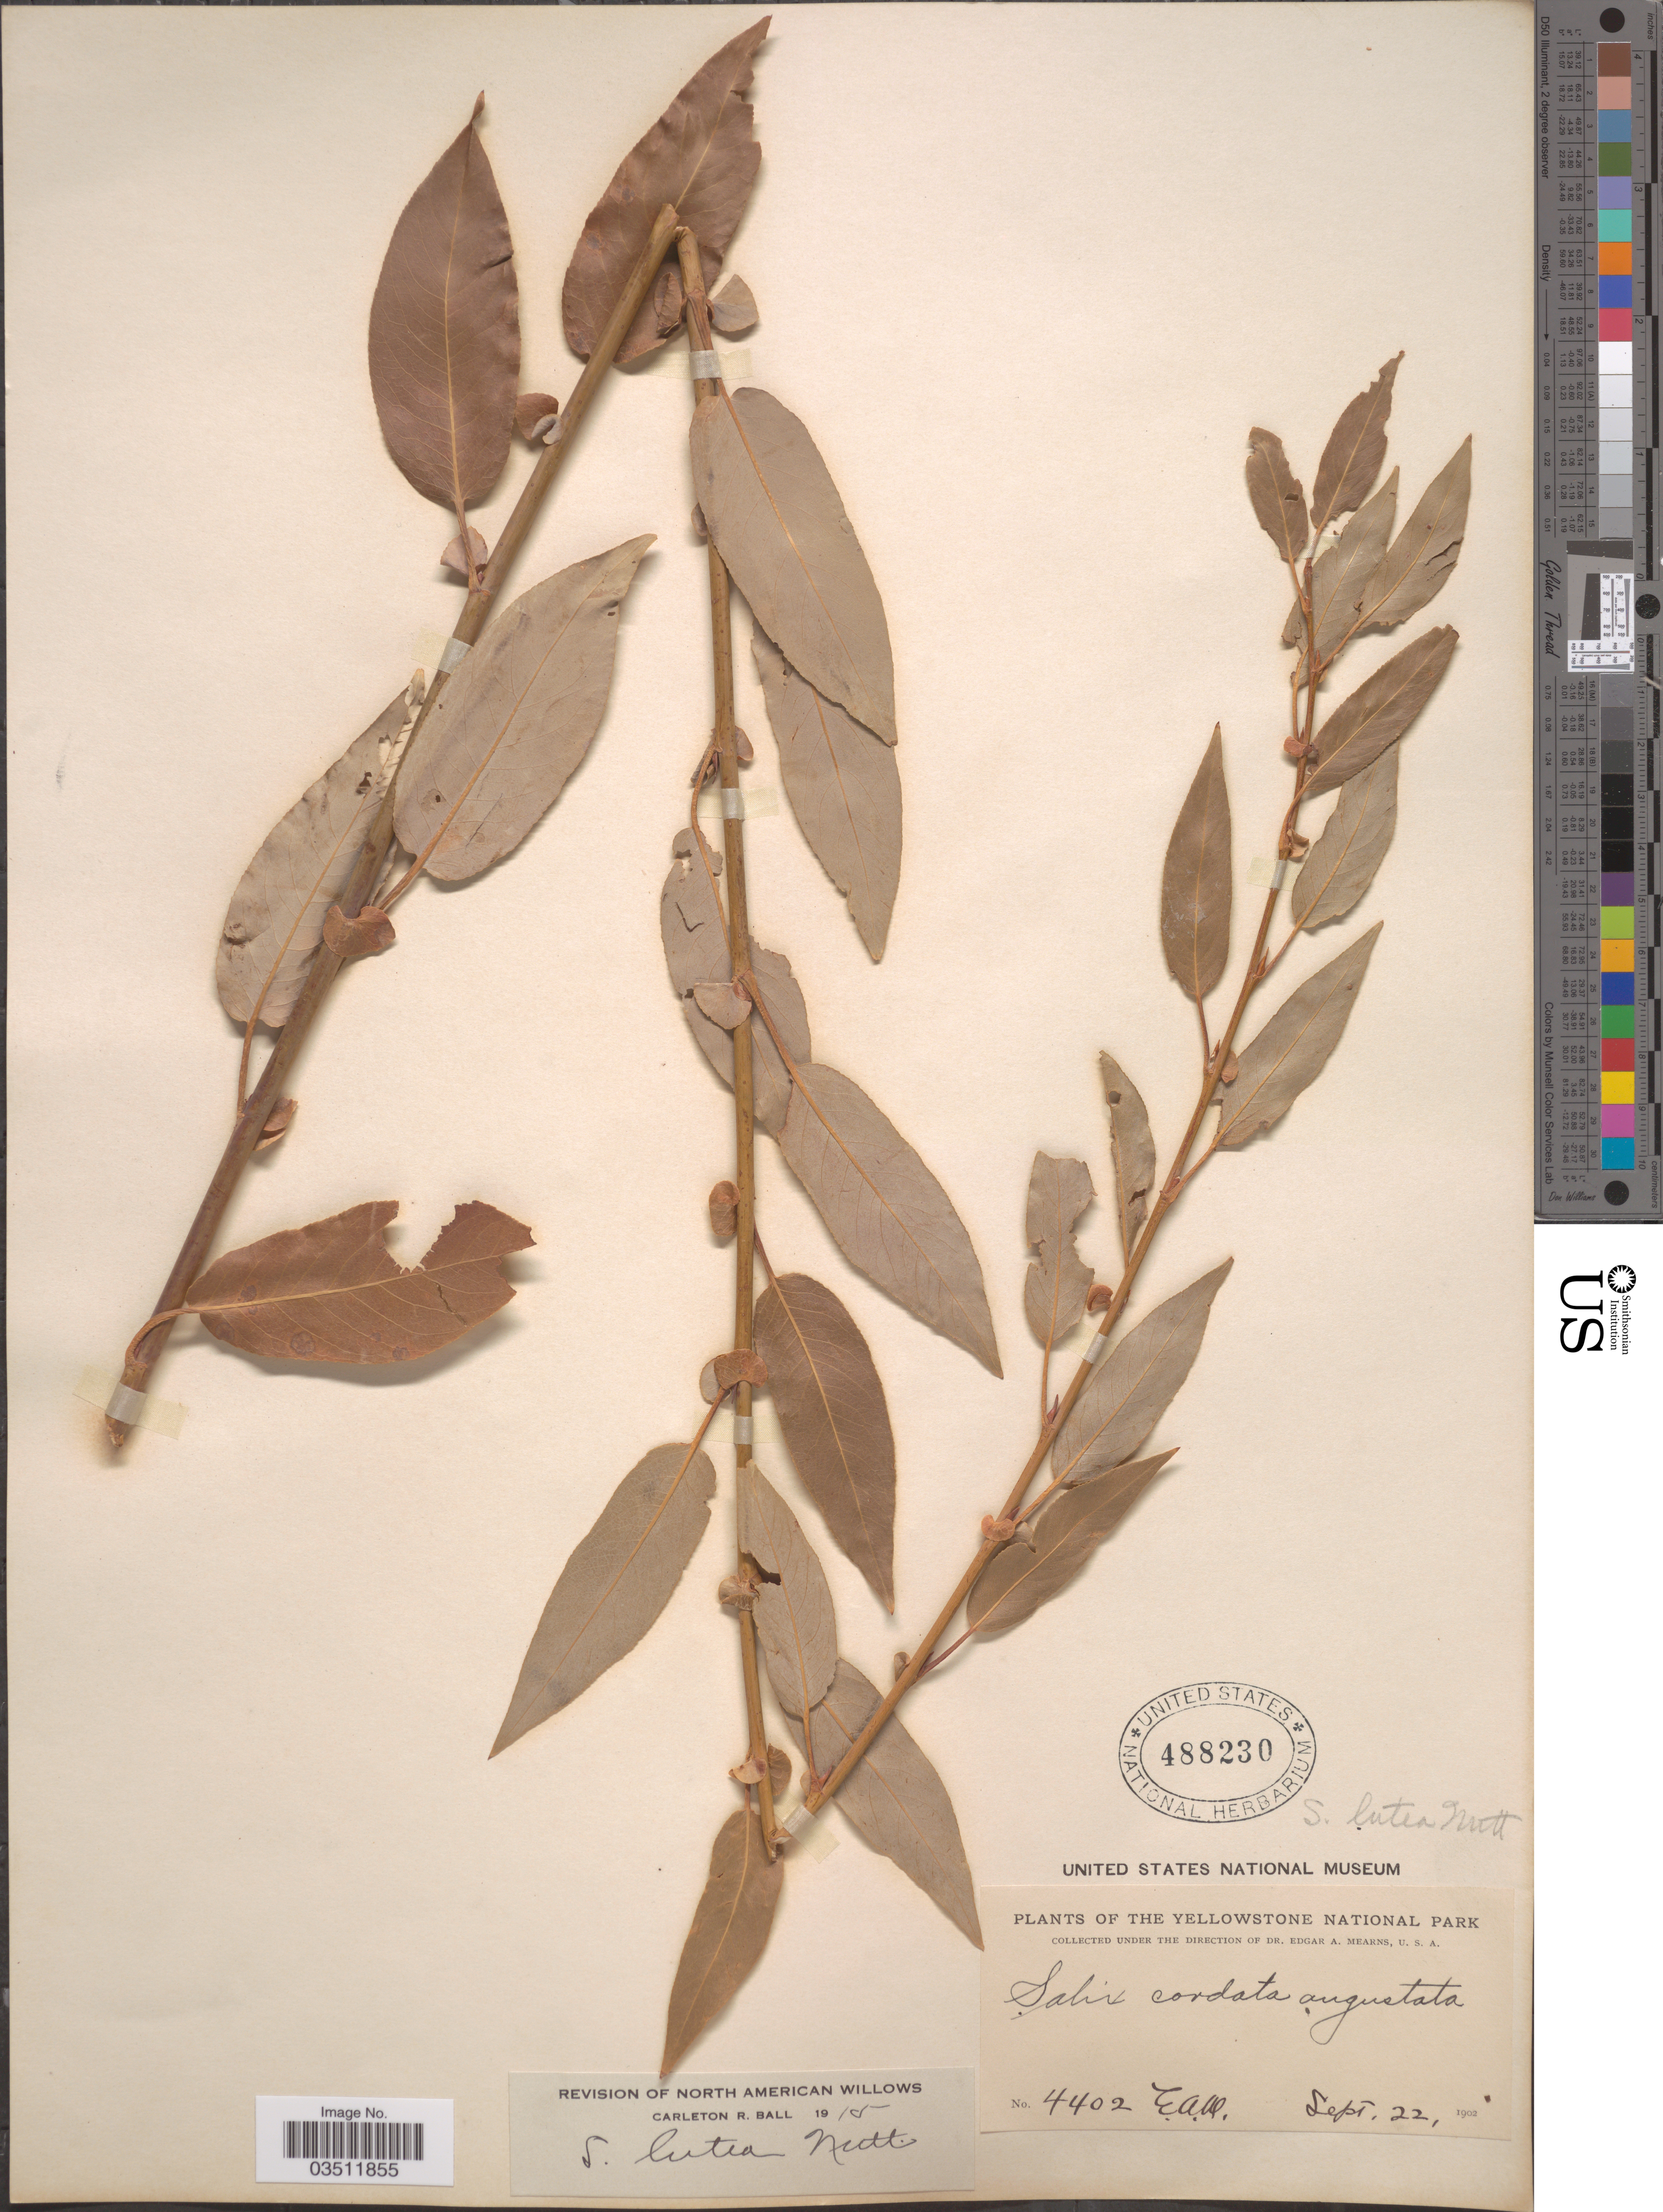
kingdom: Plantae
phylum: Tracheophyta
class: Magnoliopsida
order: Malpighiales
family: Salicaceae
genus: Salix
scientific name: Salix lutea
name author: Nutt.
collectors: E. A. Mearns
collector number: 4402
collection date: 1902-09-22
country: United States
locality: The Yellowstone National Park.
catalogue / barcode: US 488230